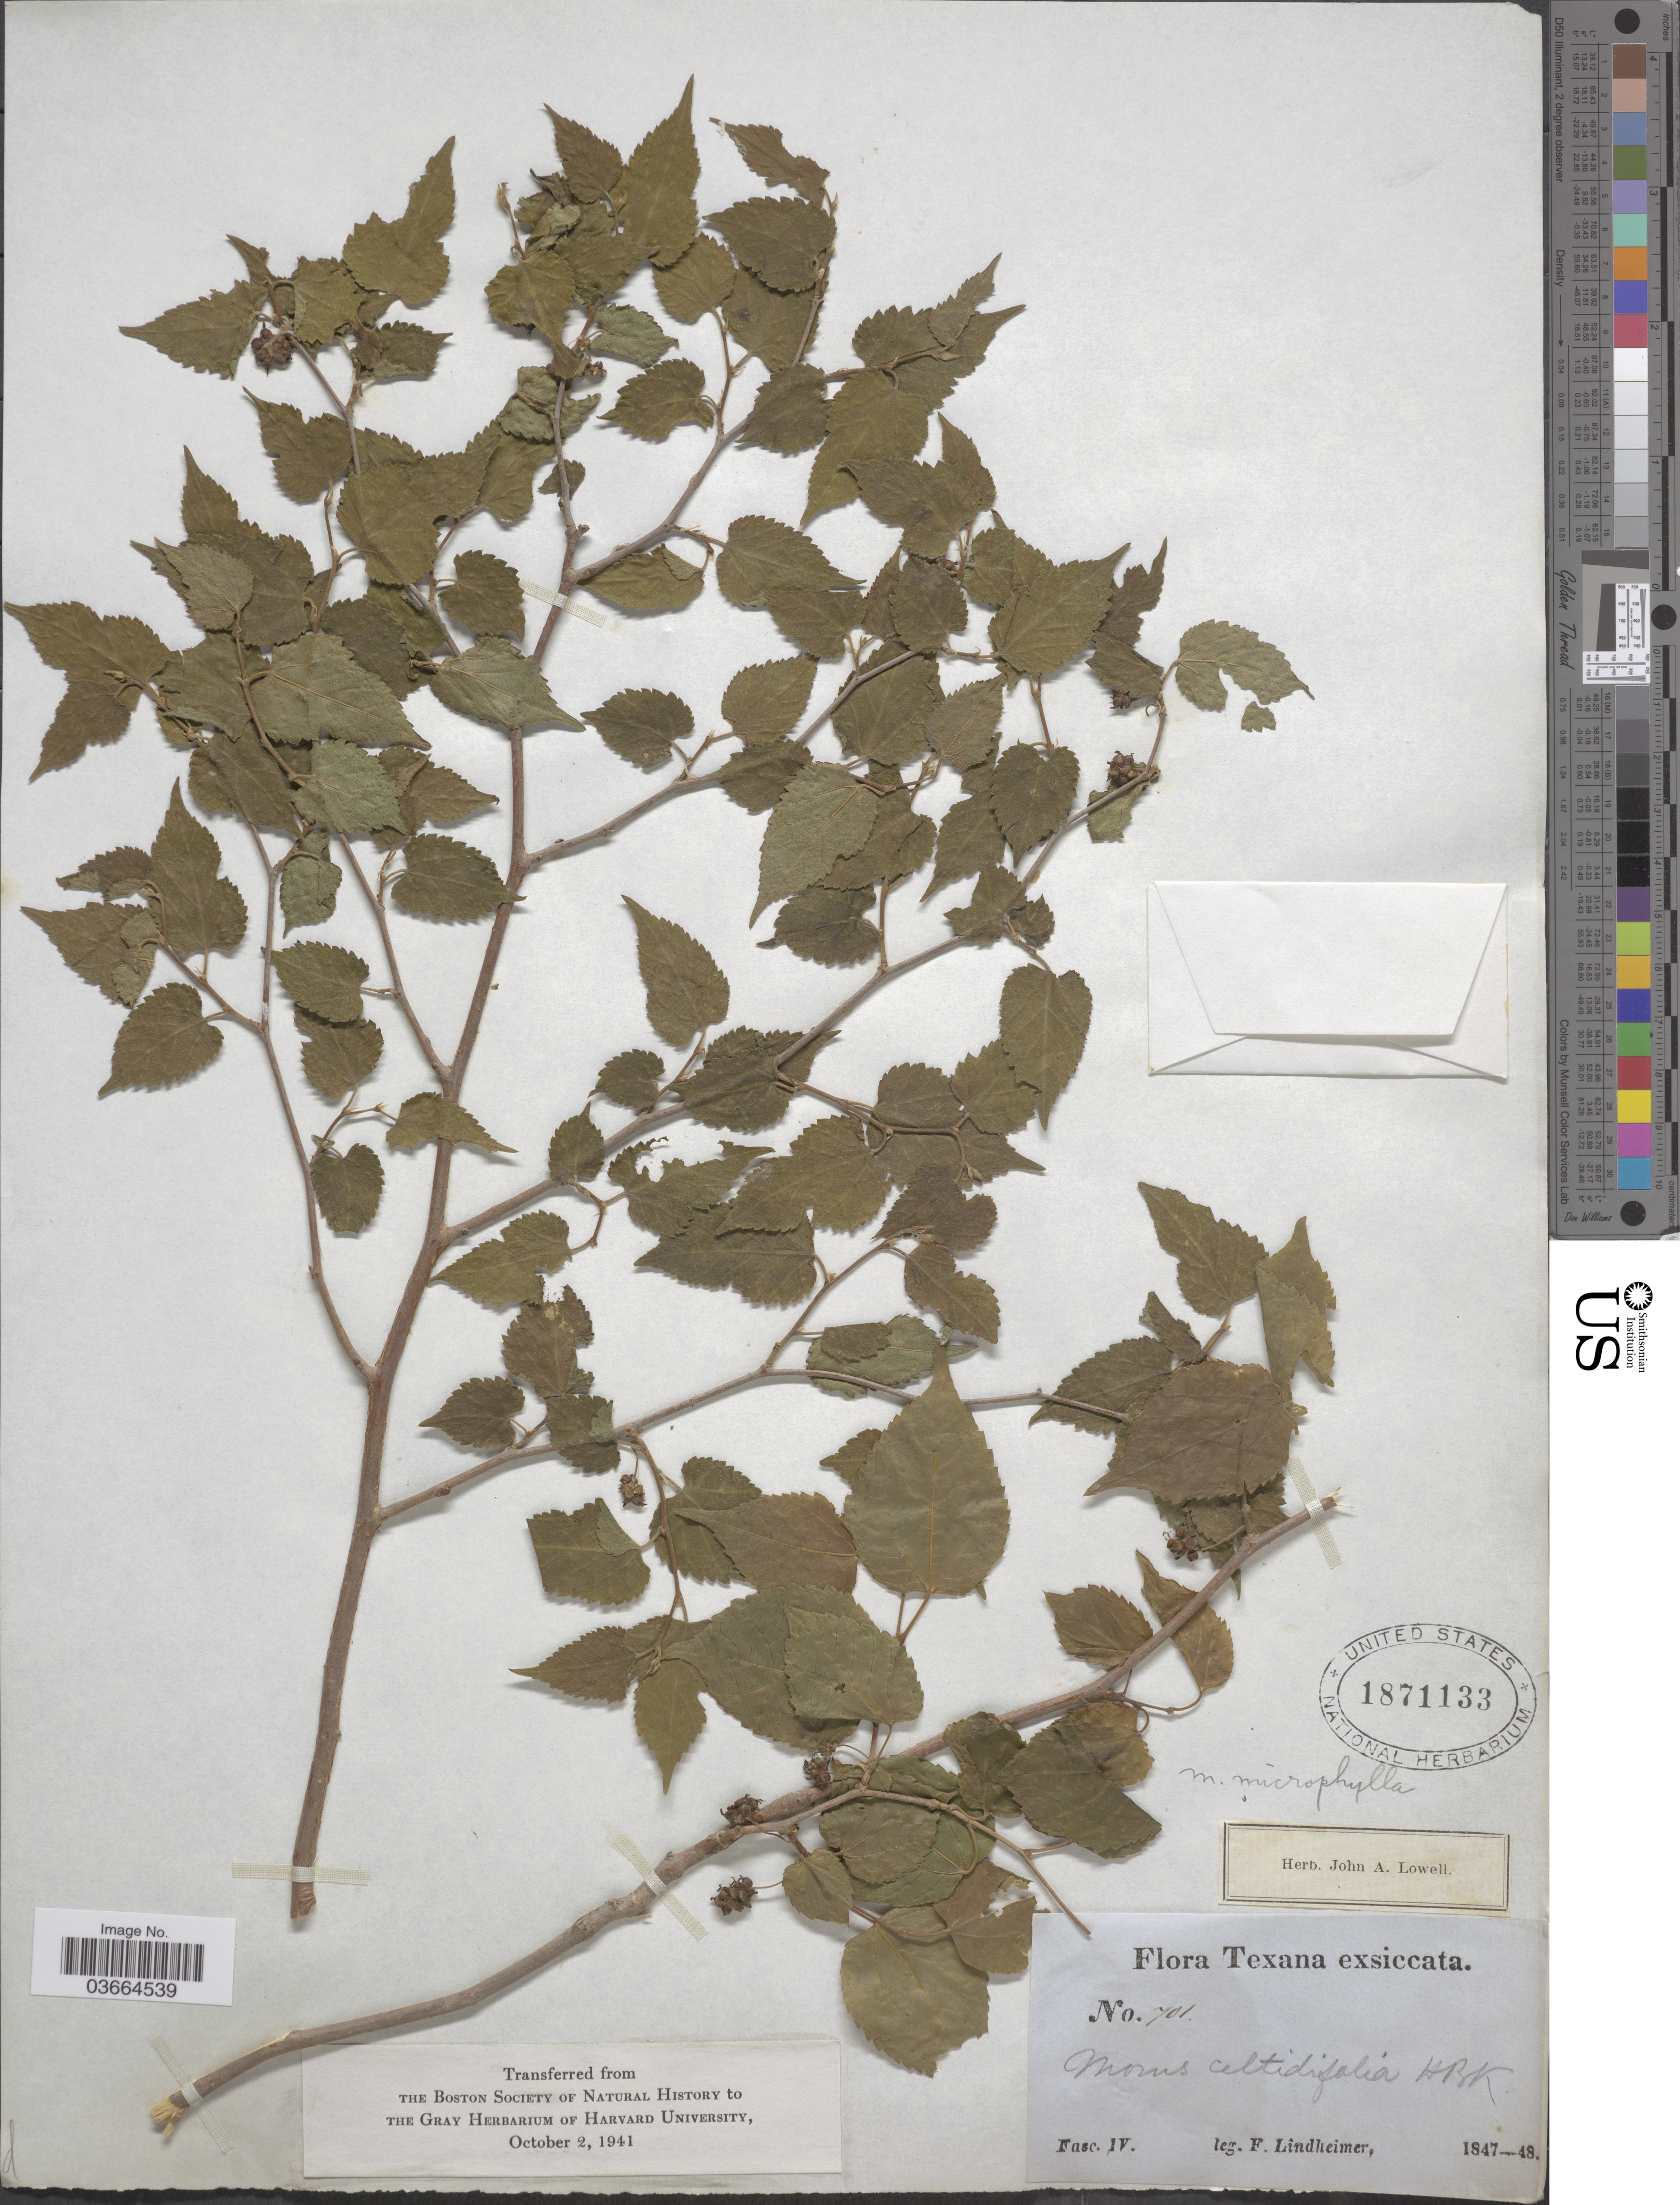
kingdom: Plantae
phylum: Tracheophyta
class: Magnoliopsida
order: Rosales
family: Moraceae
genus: Morus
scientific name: Morus microphylla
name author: Buckley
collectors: F. Lindheimer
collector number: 701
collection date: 1847/1848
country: United States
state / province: Texas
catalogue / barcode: US 1871133